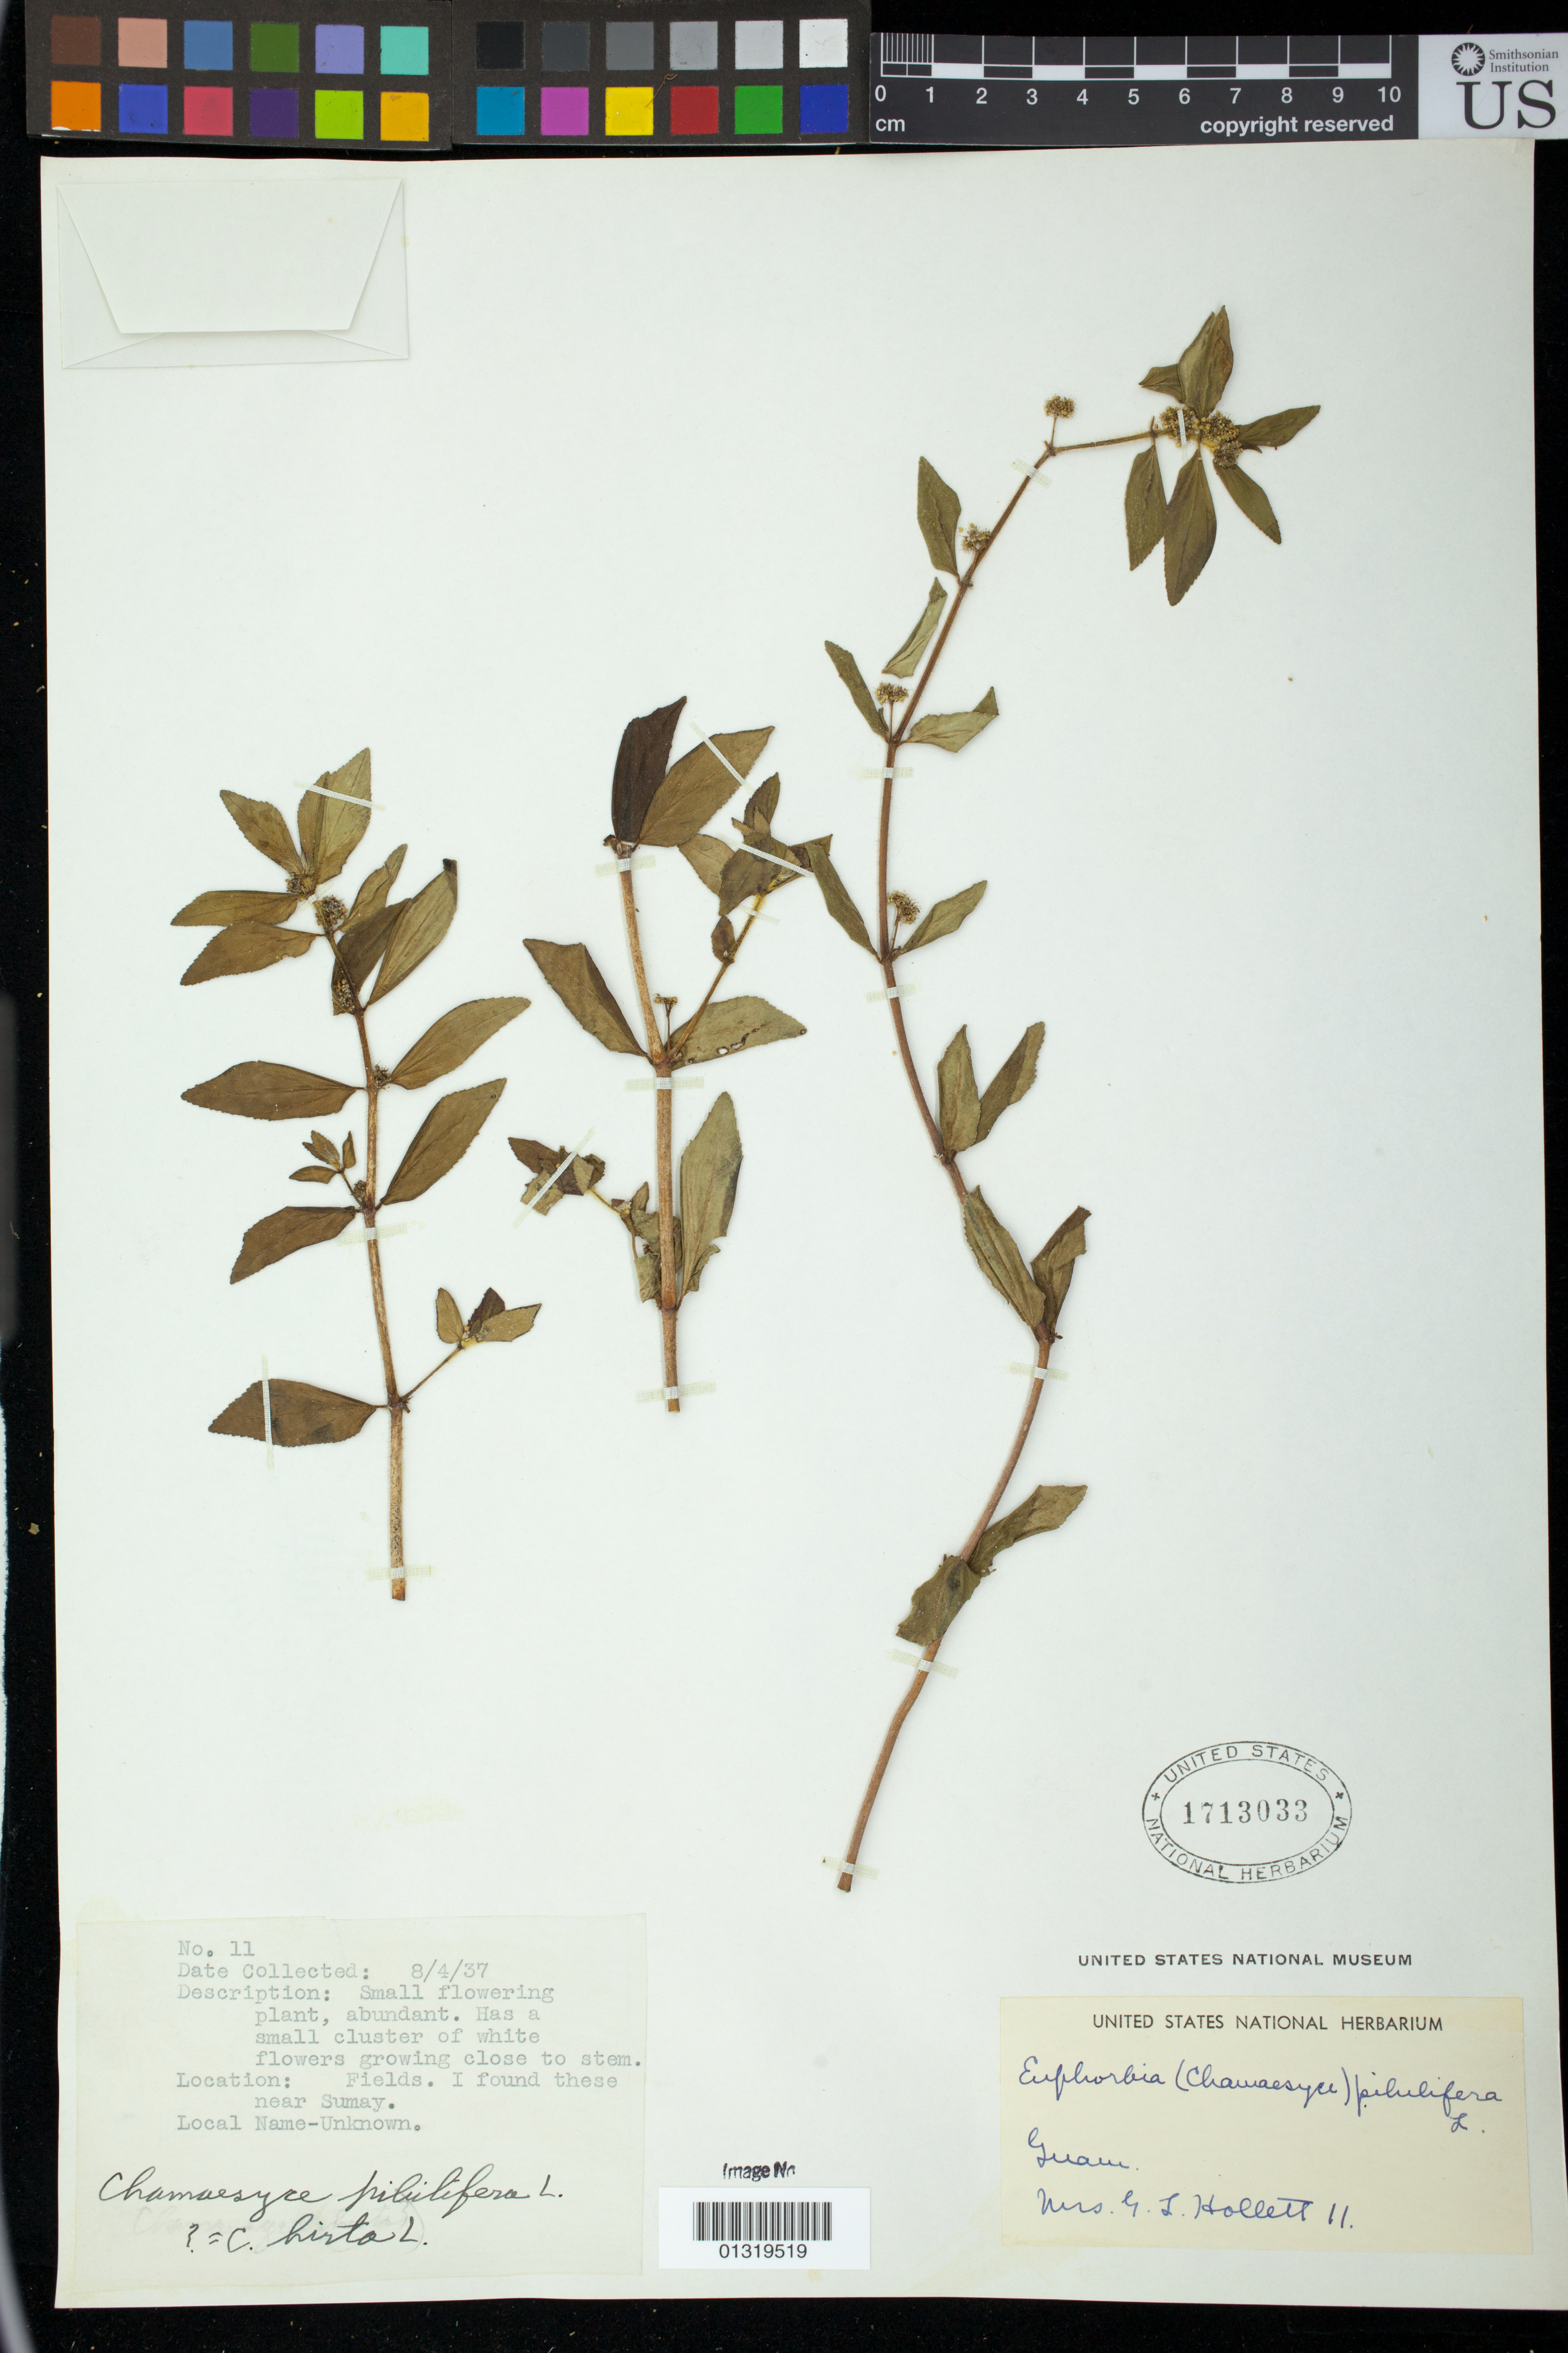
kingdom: Plantae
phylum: Tracheophyta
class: Magnoliopsida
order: Malpighiales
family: Euphorbiaceae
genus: Euphorbia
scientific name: Euphorbia hirta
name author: L.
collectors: G. Hollett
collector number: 11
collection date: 1937-04-08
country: Guam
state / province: Santa Rita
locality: Fields. I found these near Sumay.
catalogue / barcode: US 1713033